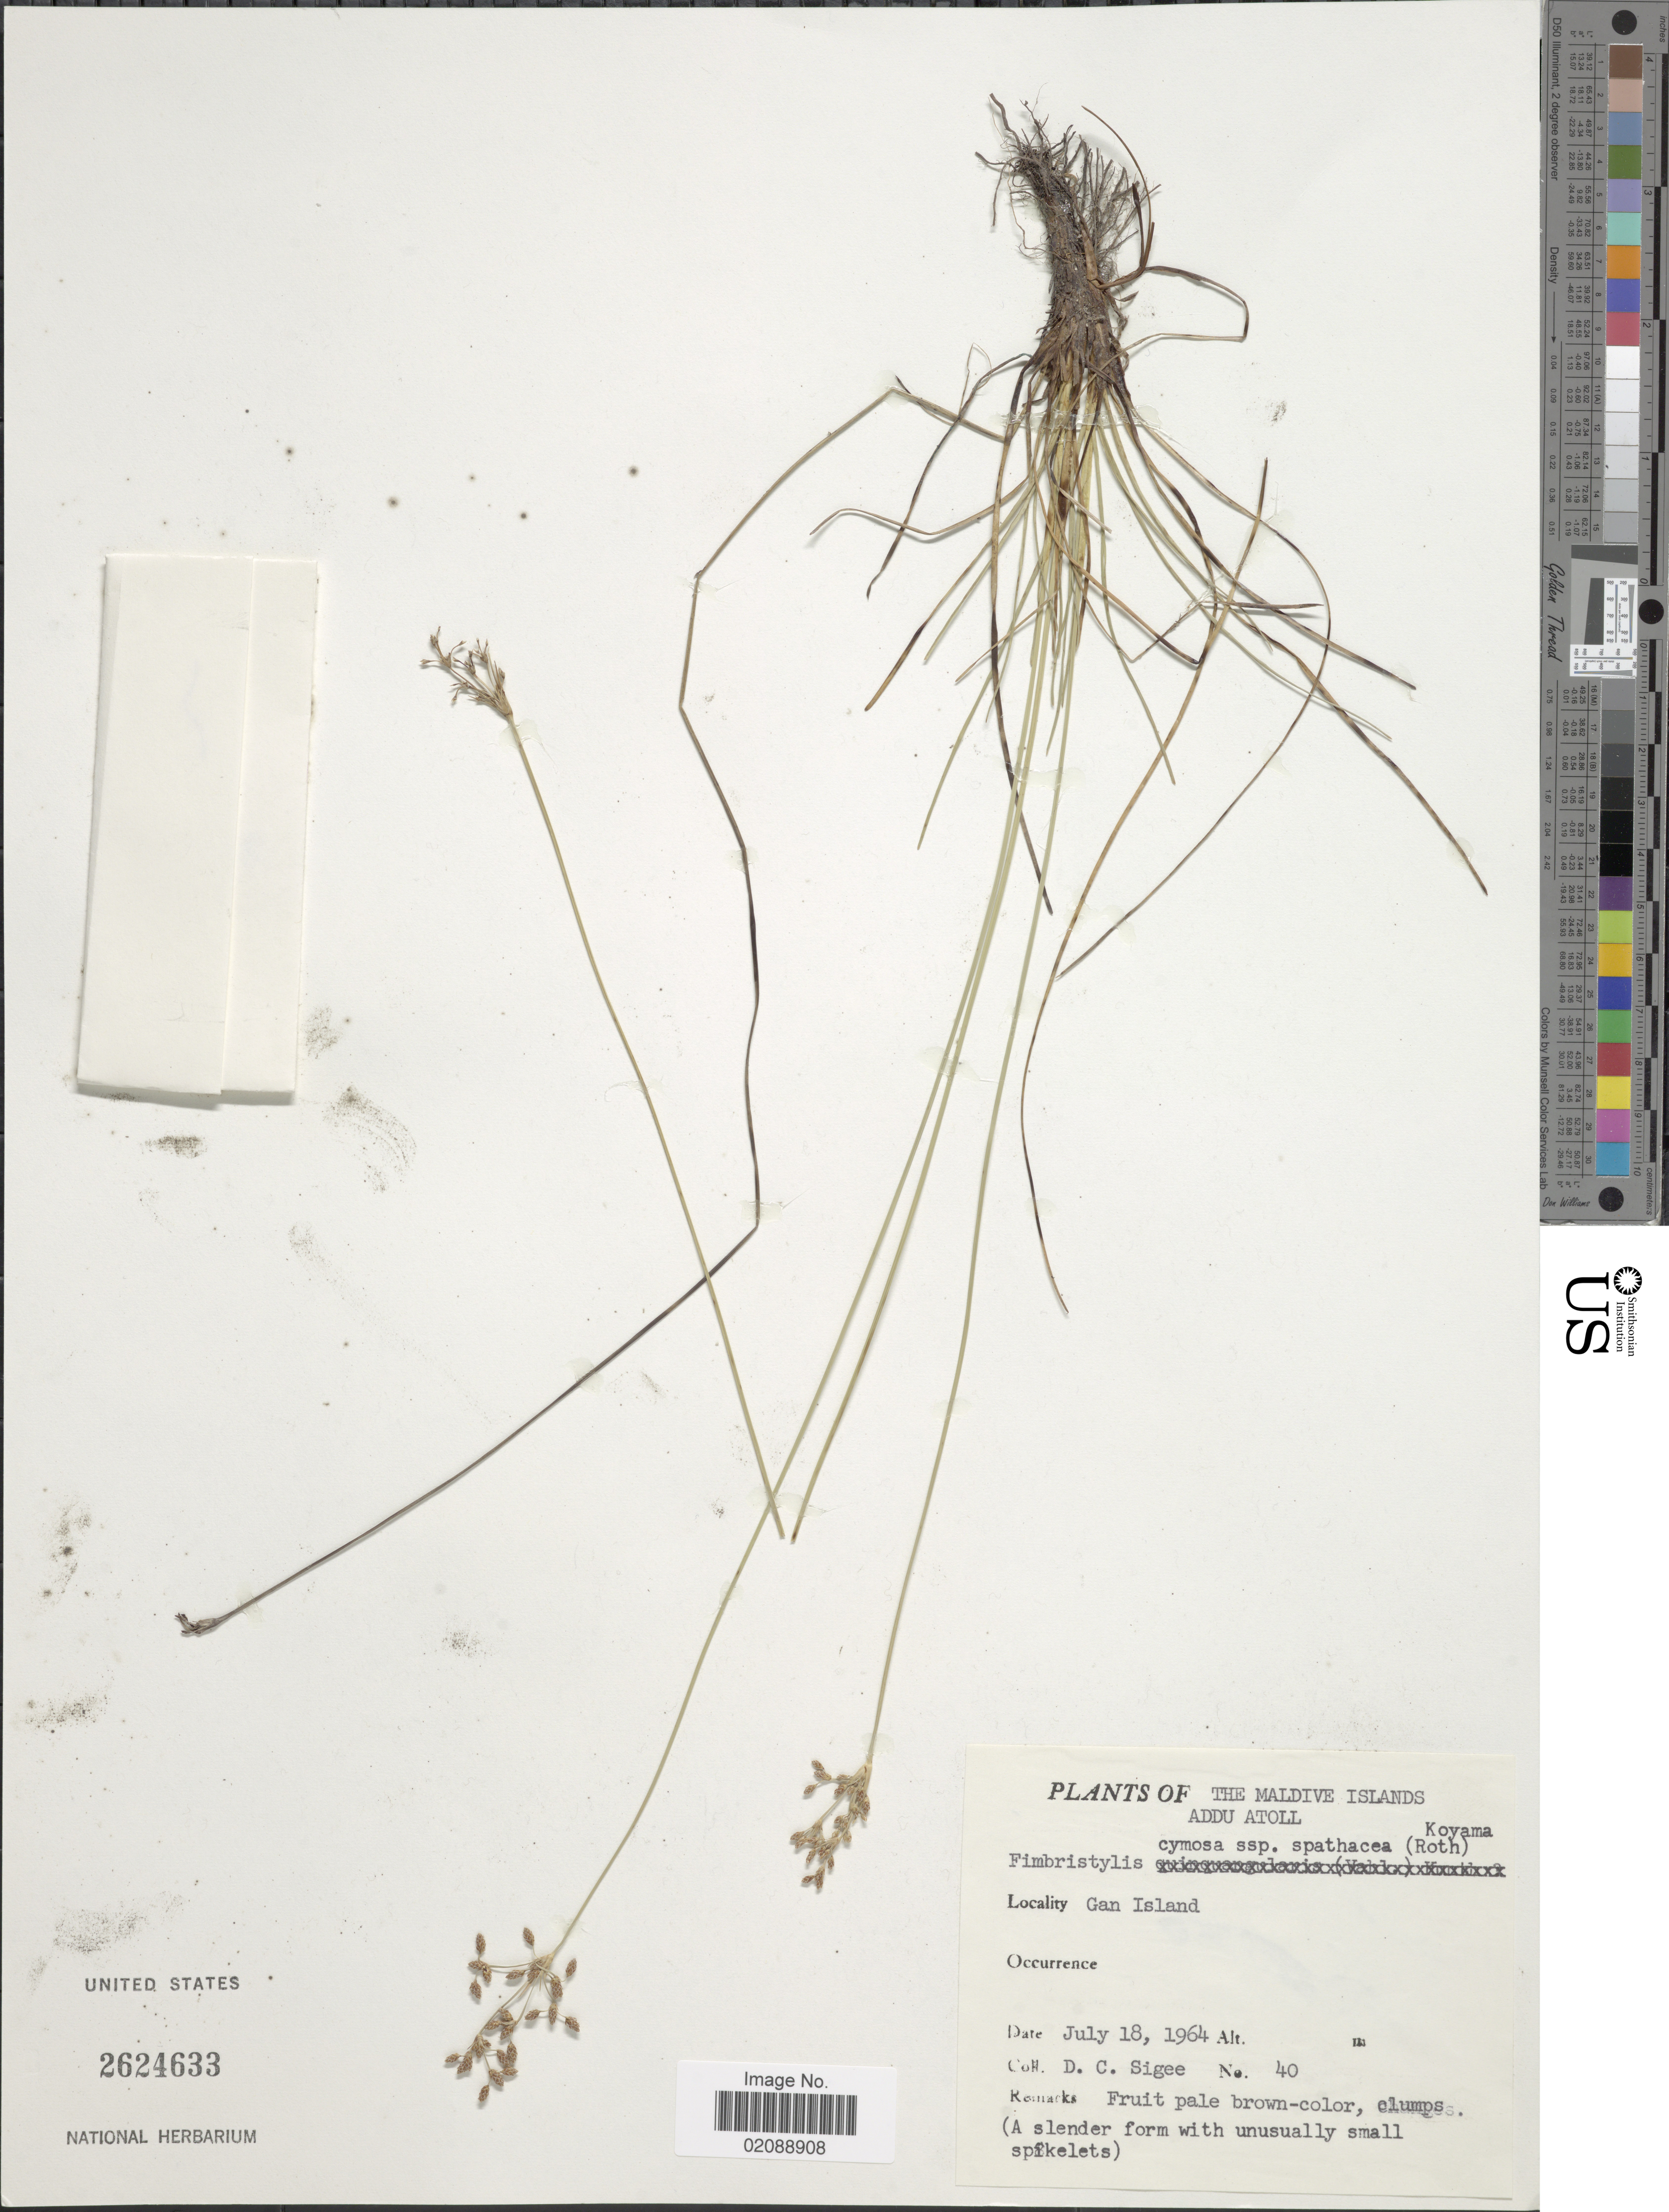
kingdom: Plantae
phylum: Tracheophyta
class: Liliopsida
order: Poales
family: Cyperaceae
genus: Fimbristylis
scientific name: Fimbristylis cymosa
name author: R. Br.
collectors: D. C. Sigee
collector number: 40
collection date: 1964-07-18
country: Maldive Islands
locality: Addu Atoll, Gan Island.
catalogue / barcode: US 2624633